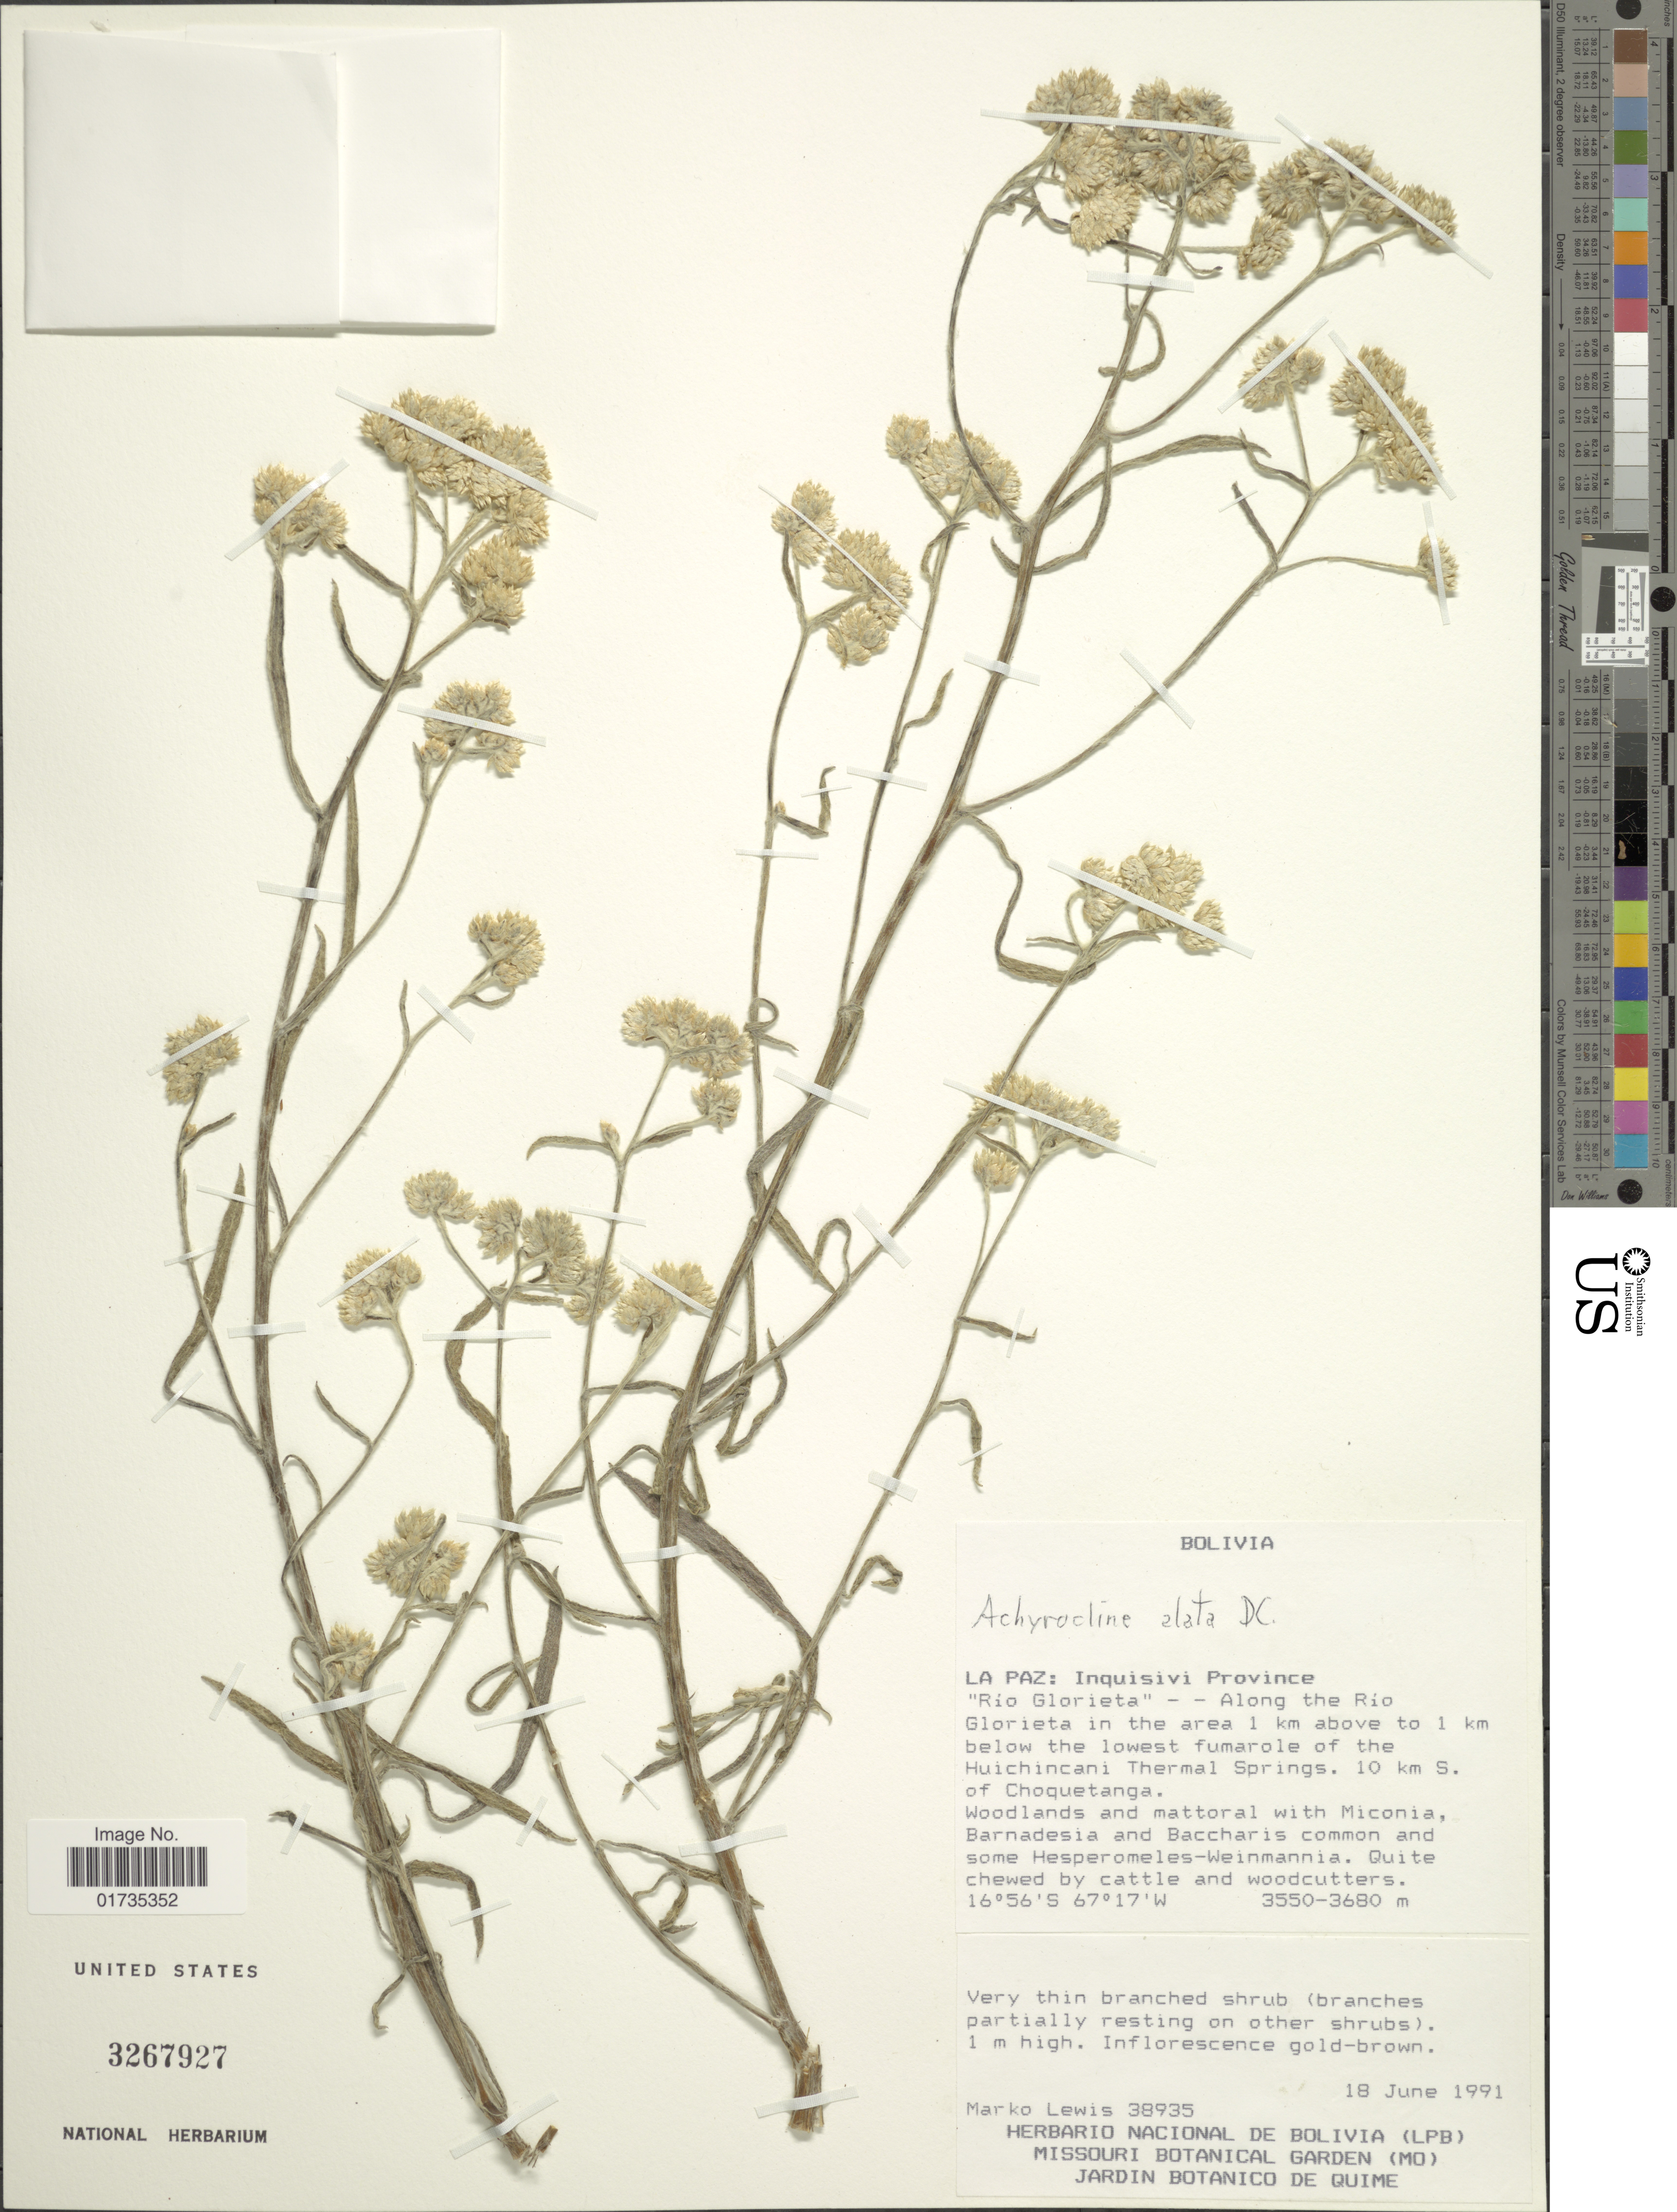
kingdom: Plantae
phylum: Tracheophyta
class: Magnoliopsida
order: Asterales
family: Asteraceae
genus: Achyrocline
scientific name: Achyrocline alata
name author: (Kunth) DC.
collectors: M. A. Lewis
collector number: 38935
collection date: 1991-06-18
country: Bolivia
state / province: La Paz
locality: Bolivia. La Paz: Inquisivi Province. "Rio Glorieta" - - Along the Rio Glorieta in the area 1 km above to 1 km below the lowest fumarole of the Huicincani Thermal Springs. 10 km S. of Choquetanga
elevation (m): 3550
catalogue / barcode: US 3267927